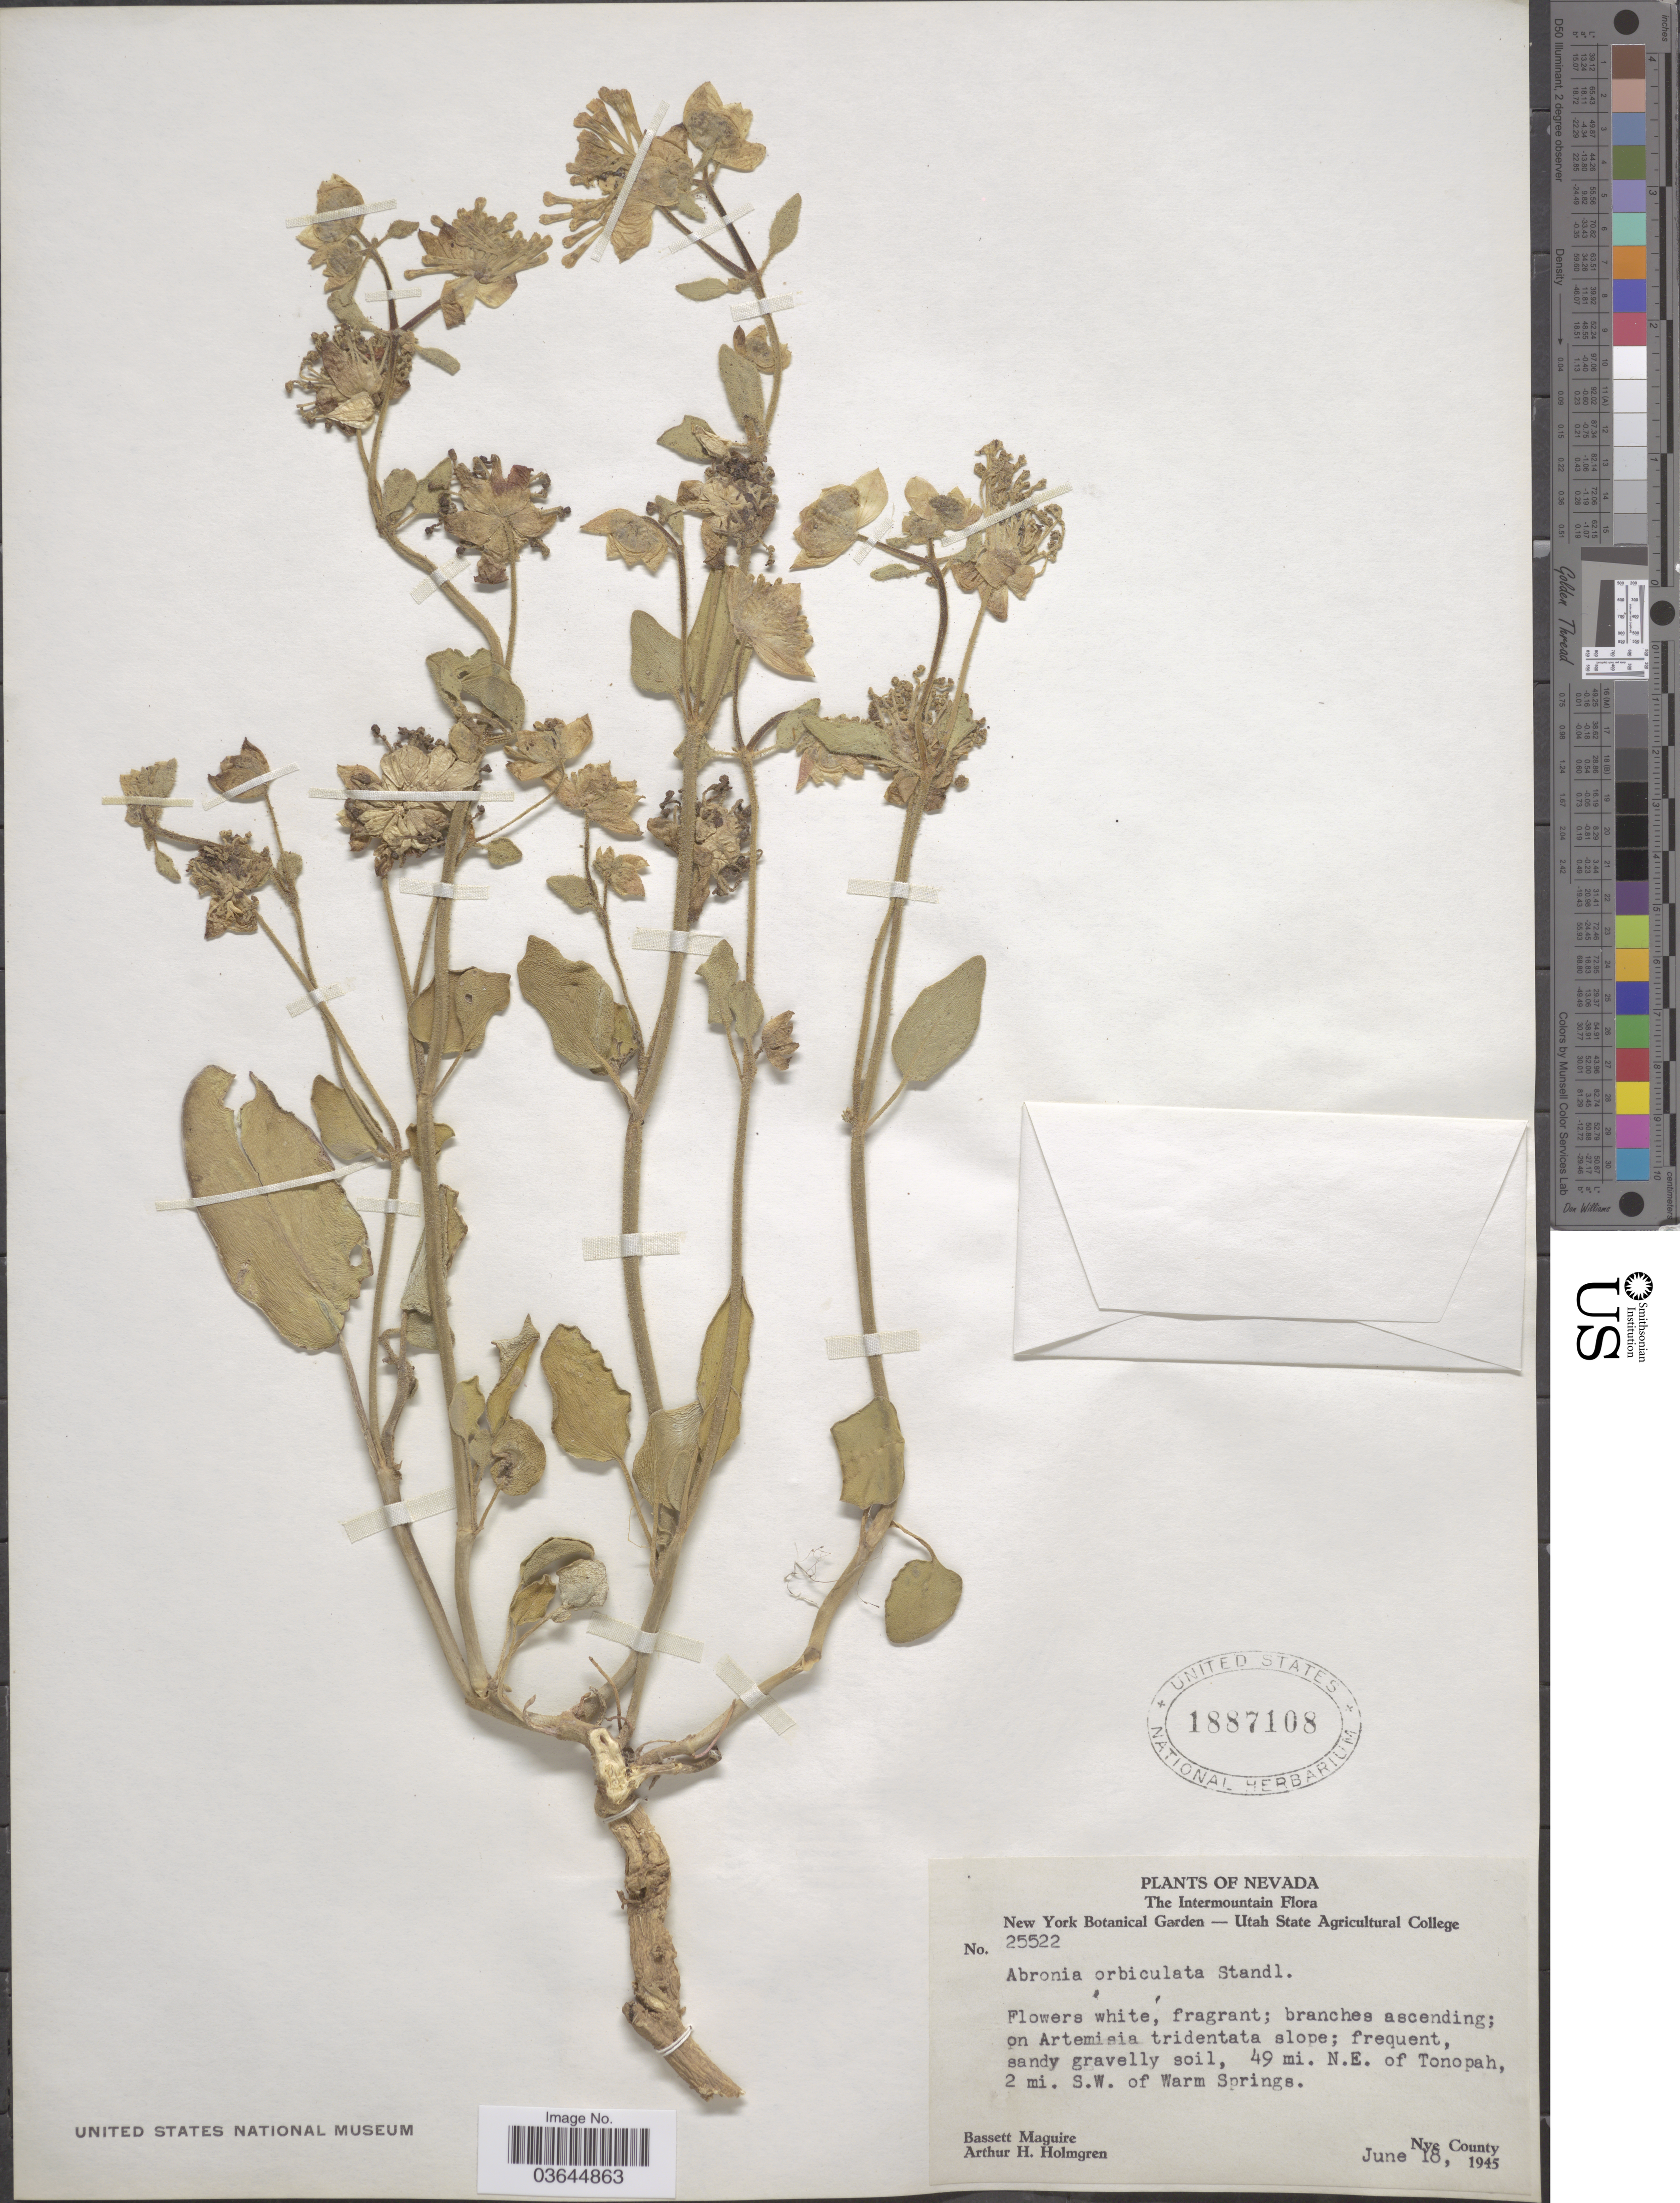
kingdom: Plantae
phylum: Tracheophyta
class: Magnoliopsida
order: Caryophyllales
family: Nyctaginaceae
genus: Abronia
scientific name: Abronia orbiculata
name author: Standl.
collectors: B. Maguire & A. H. Holmgren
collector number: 25522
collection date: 1945-06-18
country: United States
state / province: Nevada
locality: The Intermountain. 49 mi. N.E. of Tonopah, 2 mi. S.W. of Warm Springs. Nye County.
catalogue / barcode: US 1887108